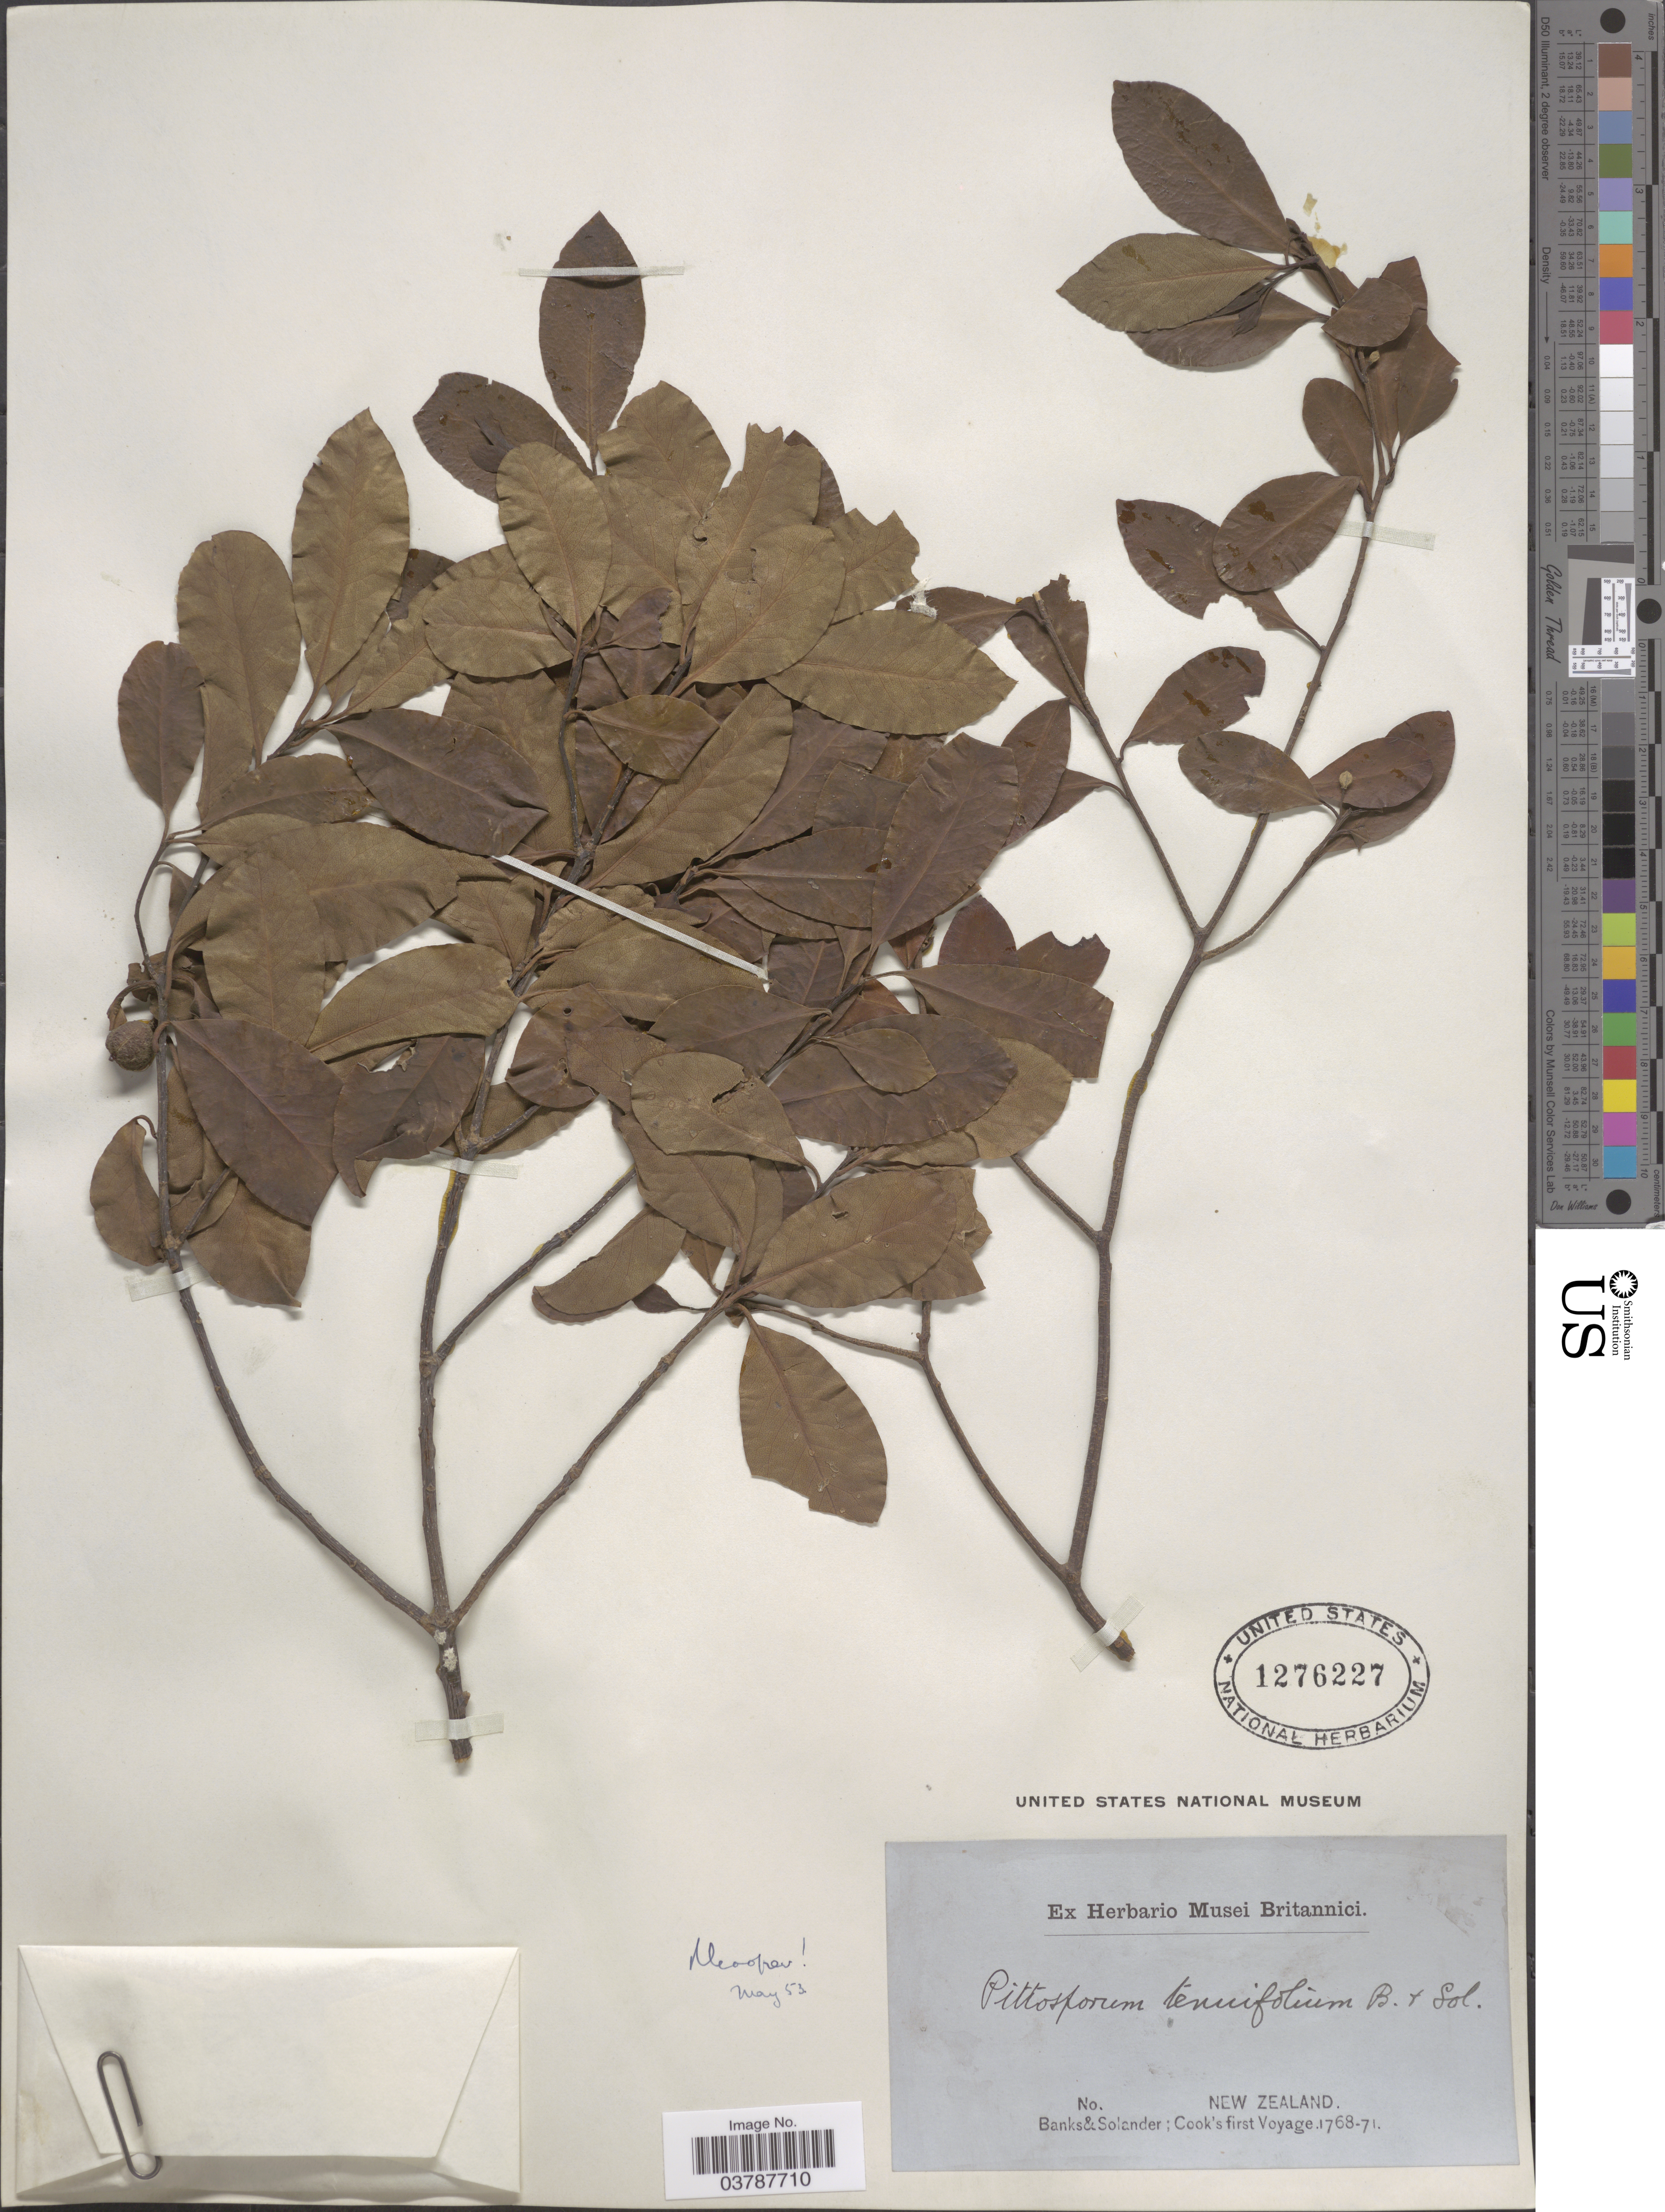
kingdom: Plantae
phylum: Tracheophyta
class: Magnoliopsida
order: Apiales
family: Pittosporaceae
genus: Pittosporum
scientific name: Pittosporum tenuifolium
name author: Gaertn.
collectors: -- Banks & -- Solander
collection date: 1768/1771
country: New Zealand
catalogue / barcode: US 1276227